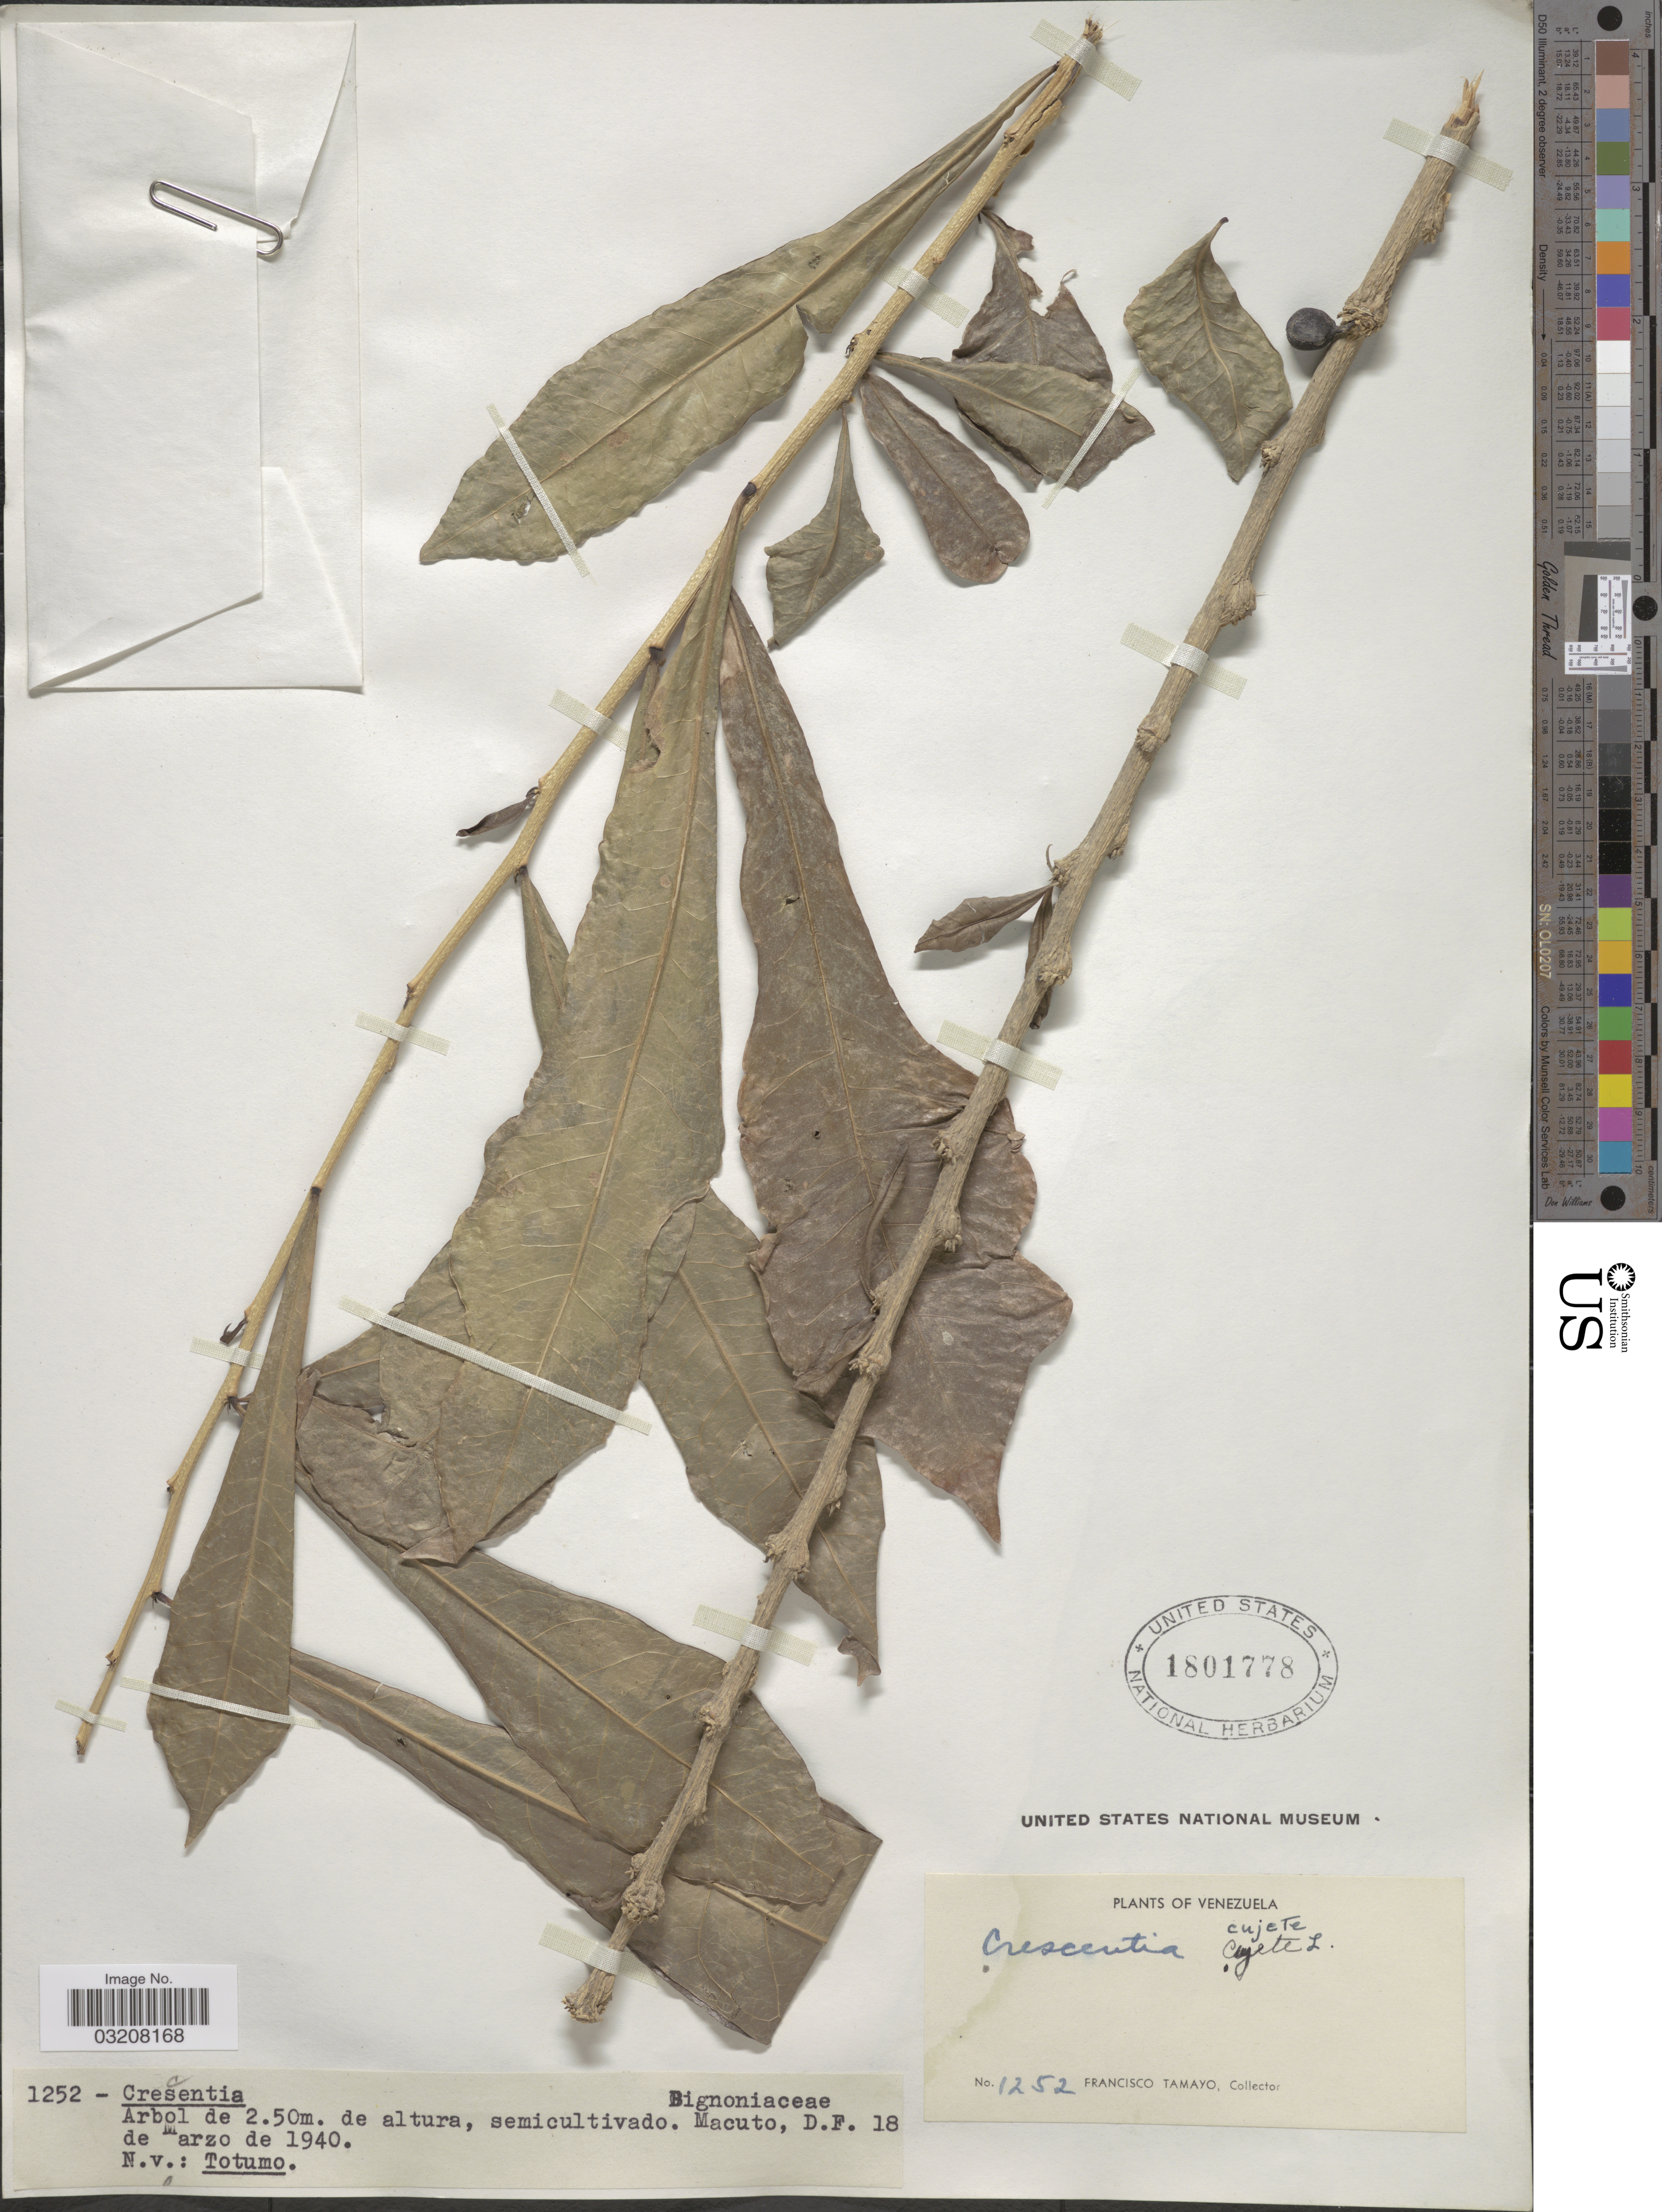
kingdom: Plantae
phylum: Tracheophyta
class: Magnoliopsida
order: Lamiales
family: Bignoniaceae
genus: Crescentia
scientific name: Crescentia cujete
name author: L.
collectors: F. Tamayo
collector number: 1252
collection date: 1940-03-18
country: Venezuela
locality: Macuto, D. F.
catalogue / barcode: US 1801778